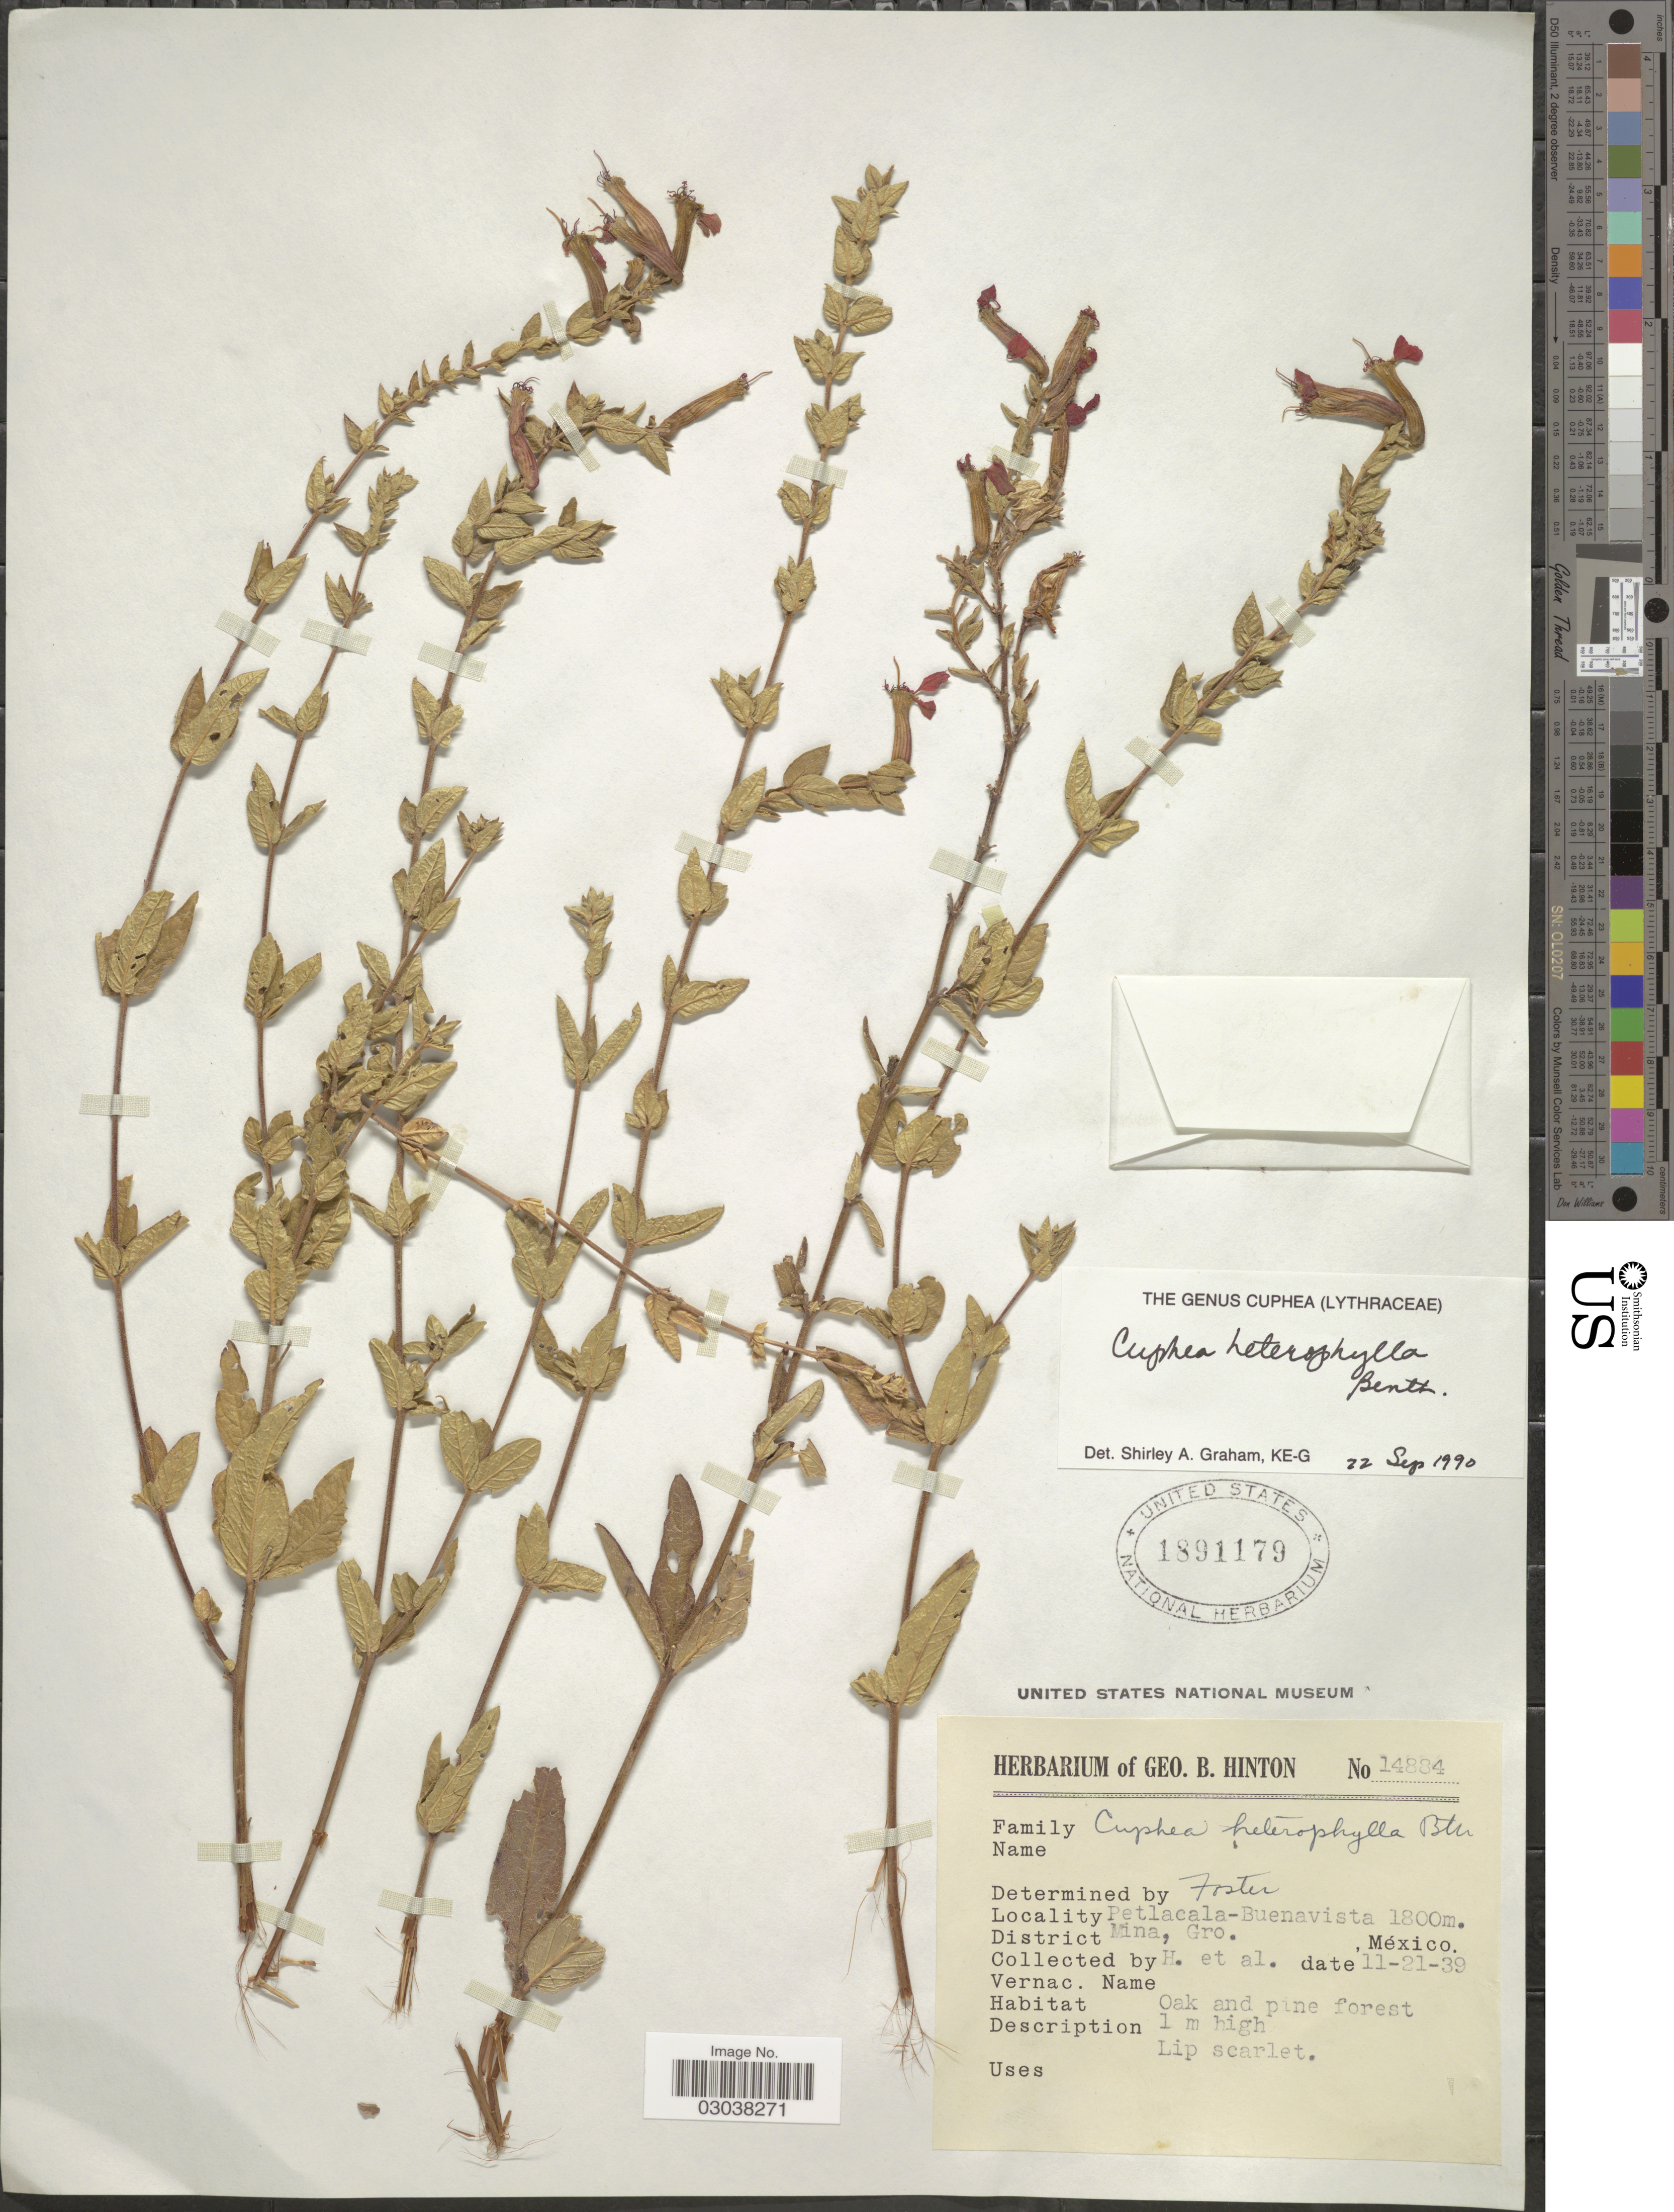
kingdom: Plantae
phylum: Tracheophyta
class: Magnoliopsida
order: Myrtales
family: Lythraceae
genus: Cuphea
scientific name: Cuphea heterophylla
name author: Benth.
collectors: G. B. Hinton & et al.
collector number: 14884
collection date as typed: Transcribed d/m/y: 21/11/39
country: Mexico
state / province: Guerrero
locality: Petlacala- Buenavista. District Mina.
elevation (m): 1800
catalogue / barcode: US 1891179